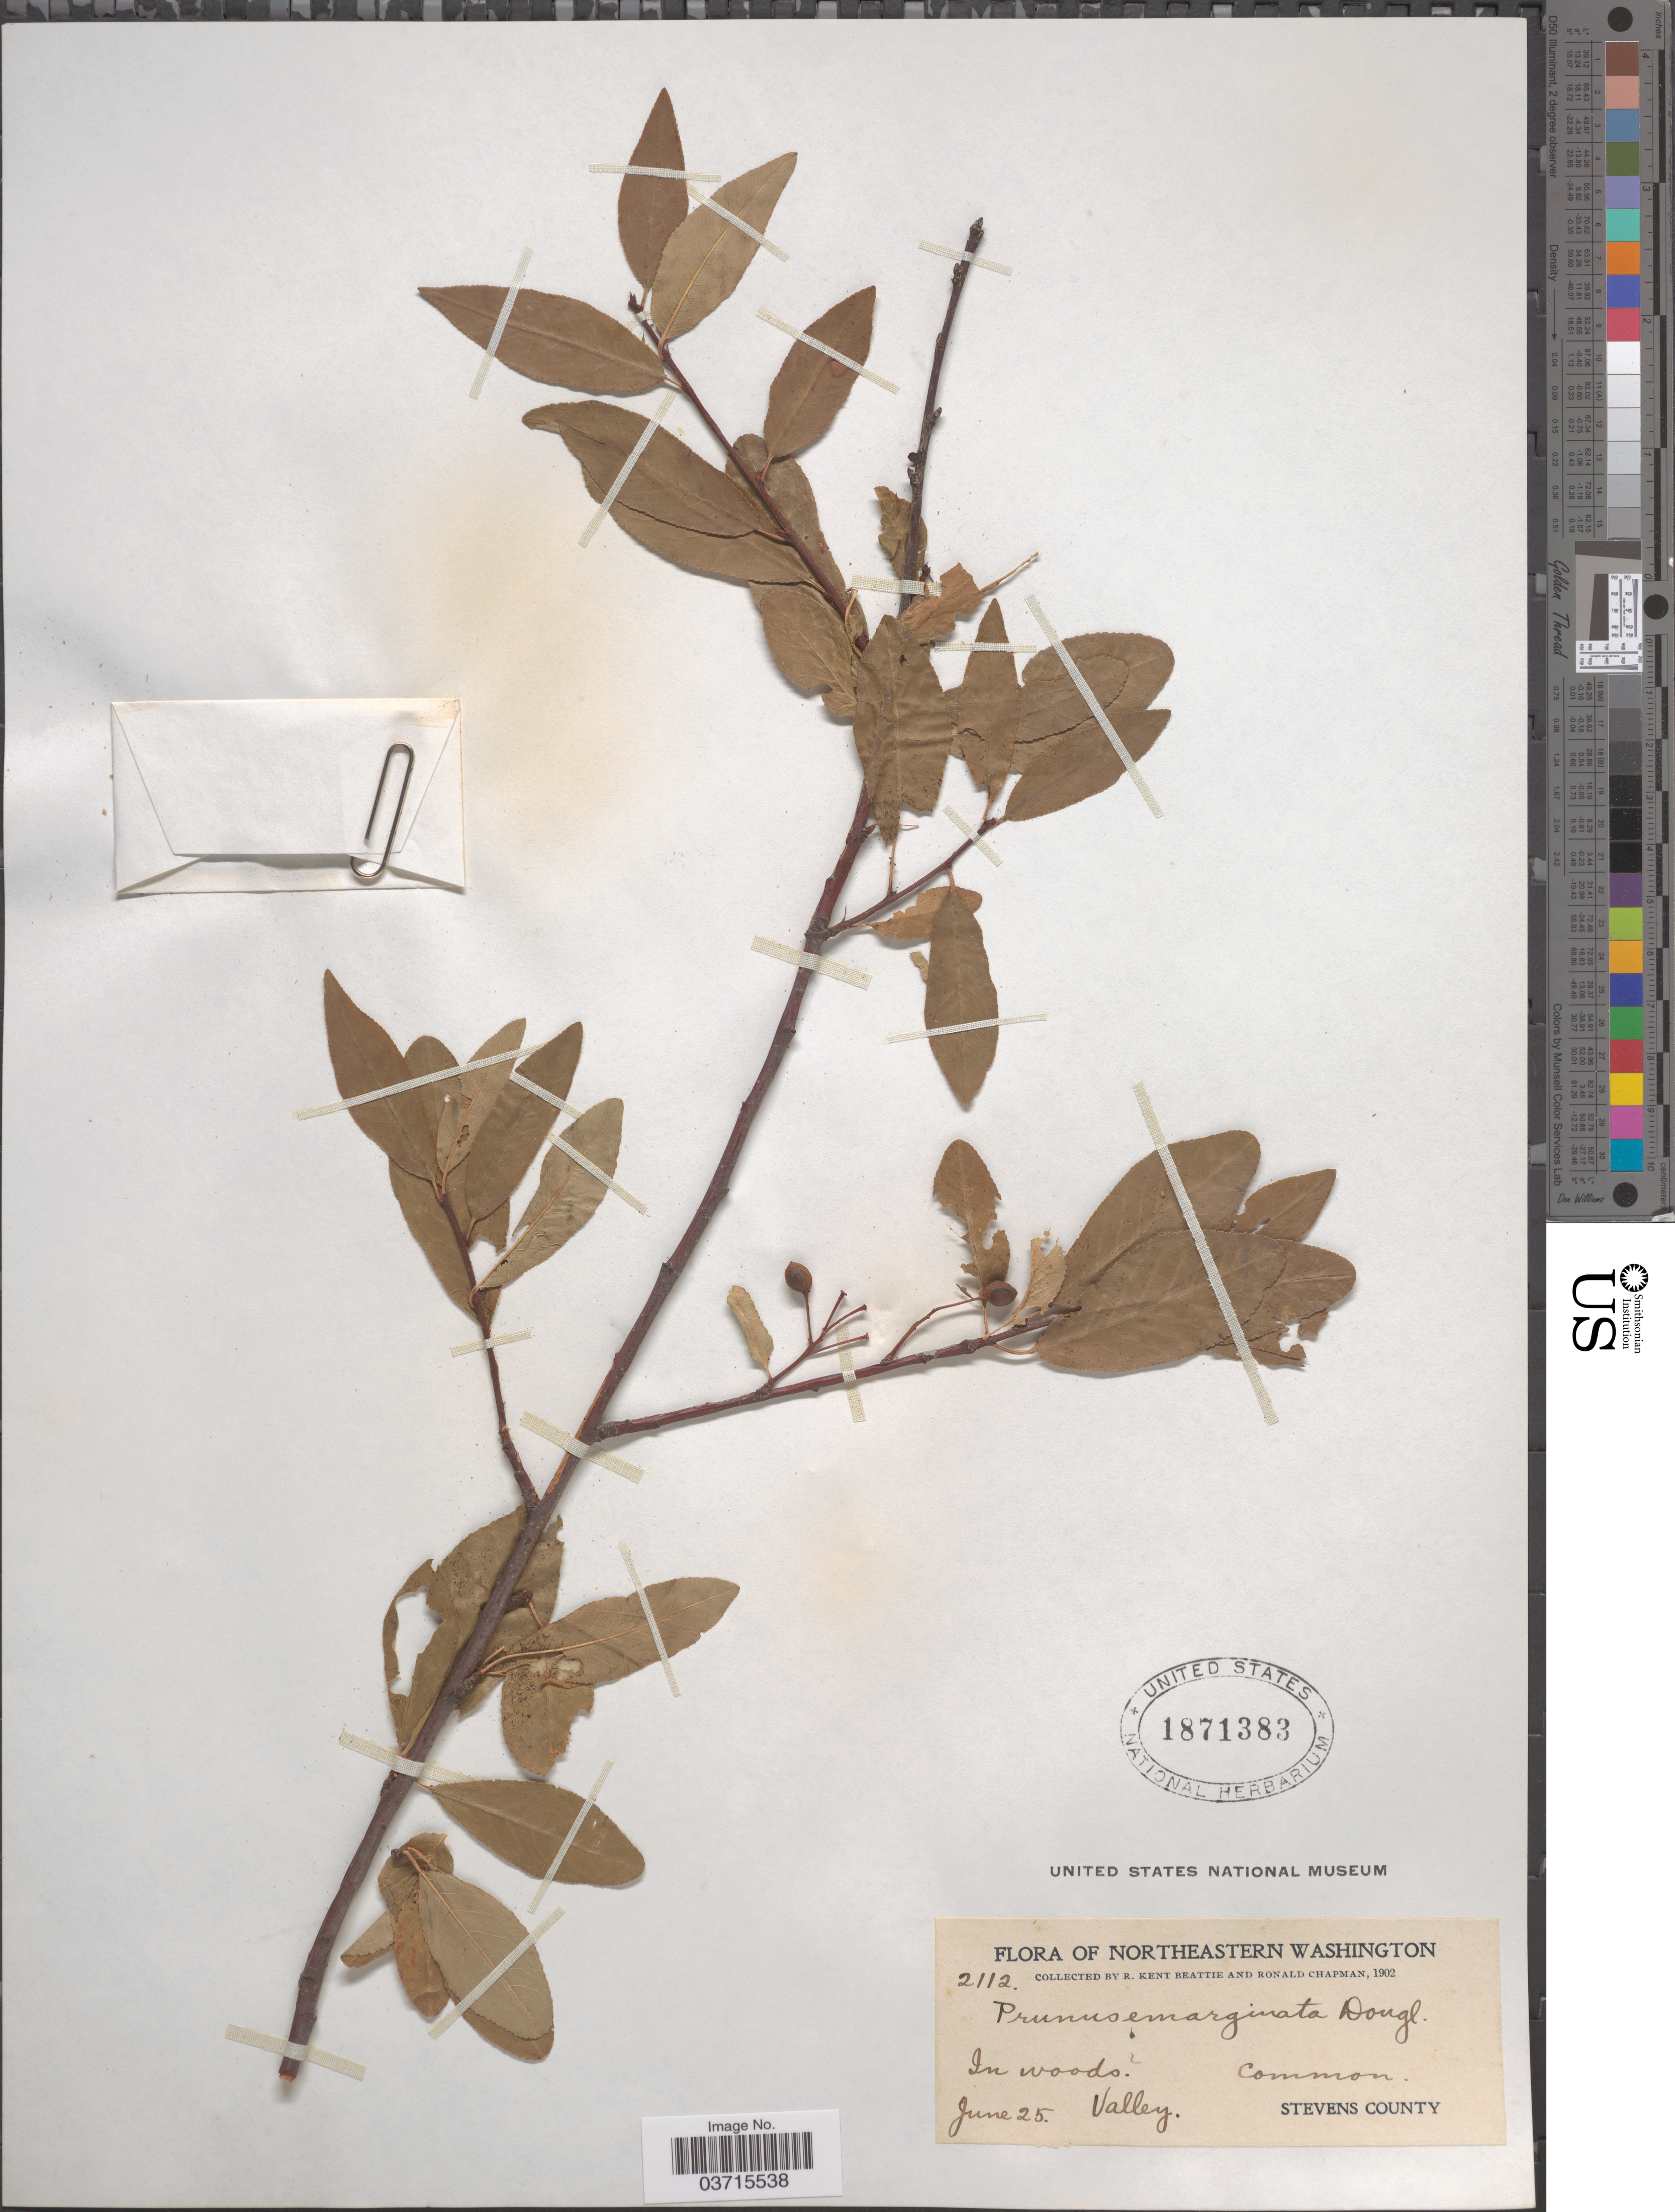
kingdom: Plantae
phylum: Tracheophyta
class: Magnoliopsida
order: Rosales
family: Rosaceae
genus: Prunus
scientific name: Prunus emarginata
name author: (Douglas ex Hook.) Eaton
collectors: R. K. Beattie & R. Chapman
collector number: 2112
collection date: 1902-06-25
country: United States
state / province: Washington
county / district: Stevens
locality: Northeastern Washington. Valley. Stevens County.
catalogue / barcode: US 1871383